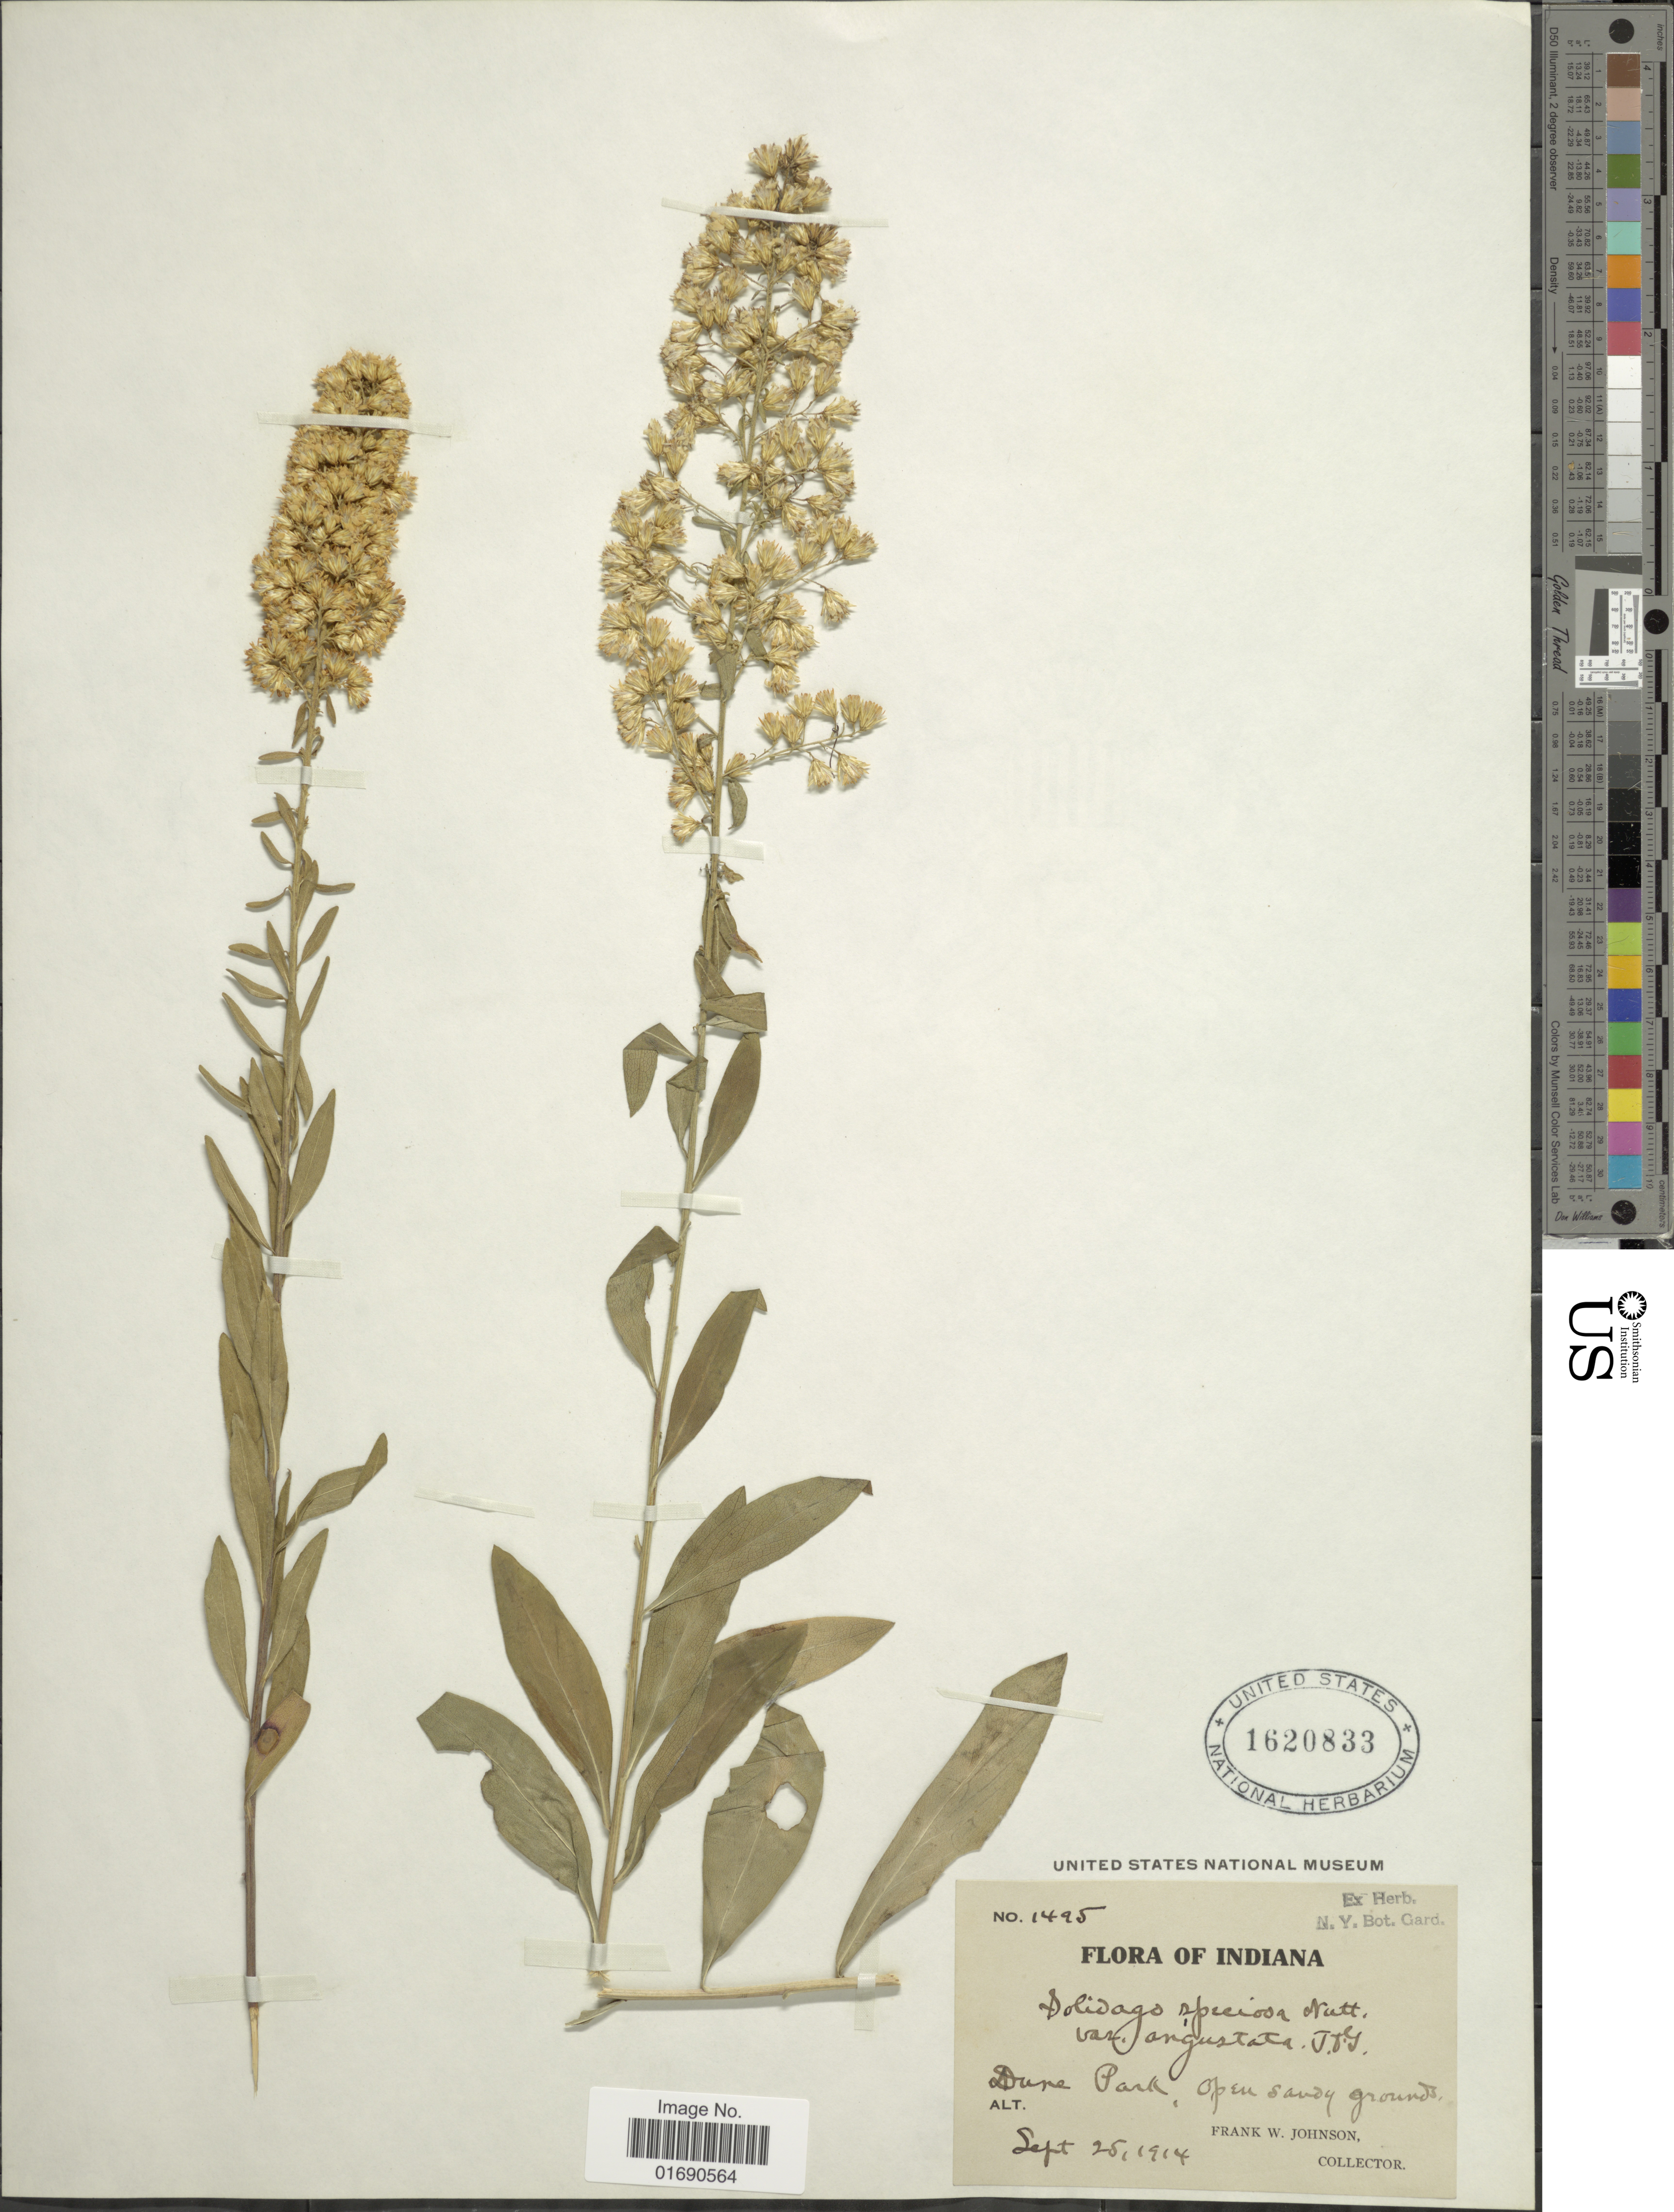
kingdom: Plantae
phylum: Tracheophyta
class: Magnoliopsida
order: Asterales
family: Asteraceae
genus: Solidago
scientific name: Solidago speciosa var. angustata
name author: Torr. & A. Gray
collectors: F. W. Johnson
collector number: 1495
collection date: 1914-09-25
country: United States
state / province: Indiana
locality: Dune Park, Open sandy grounds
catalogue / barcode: US 1620833